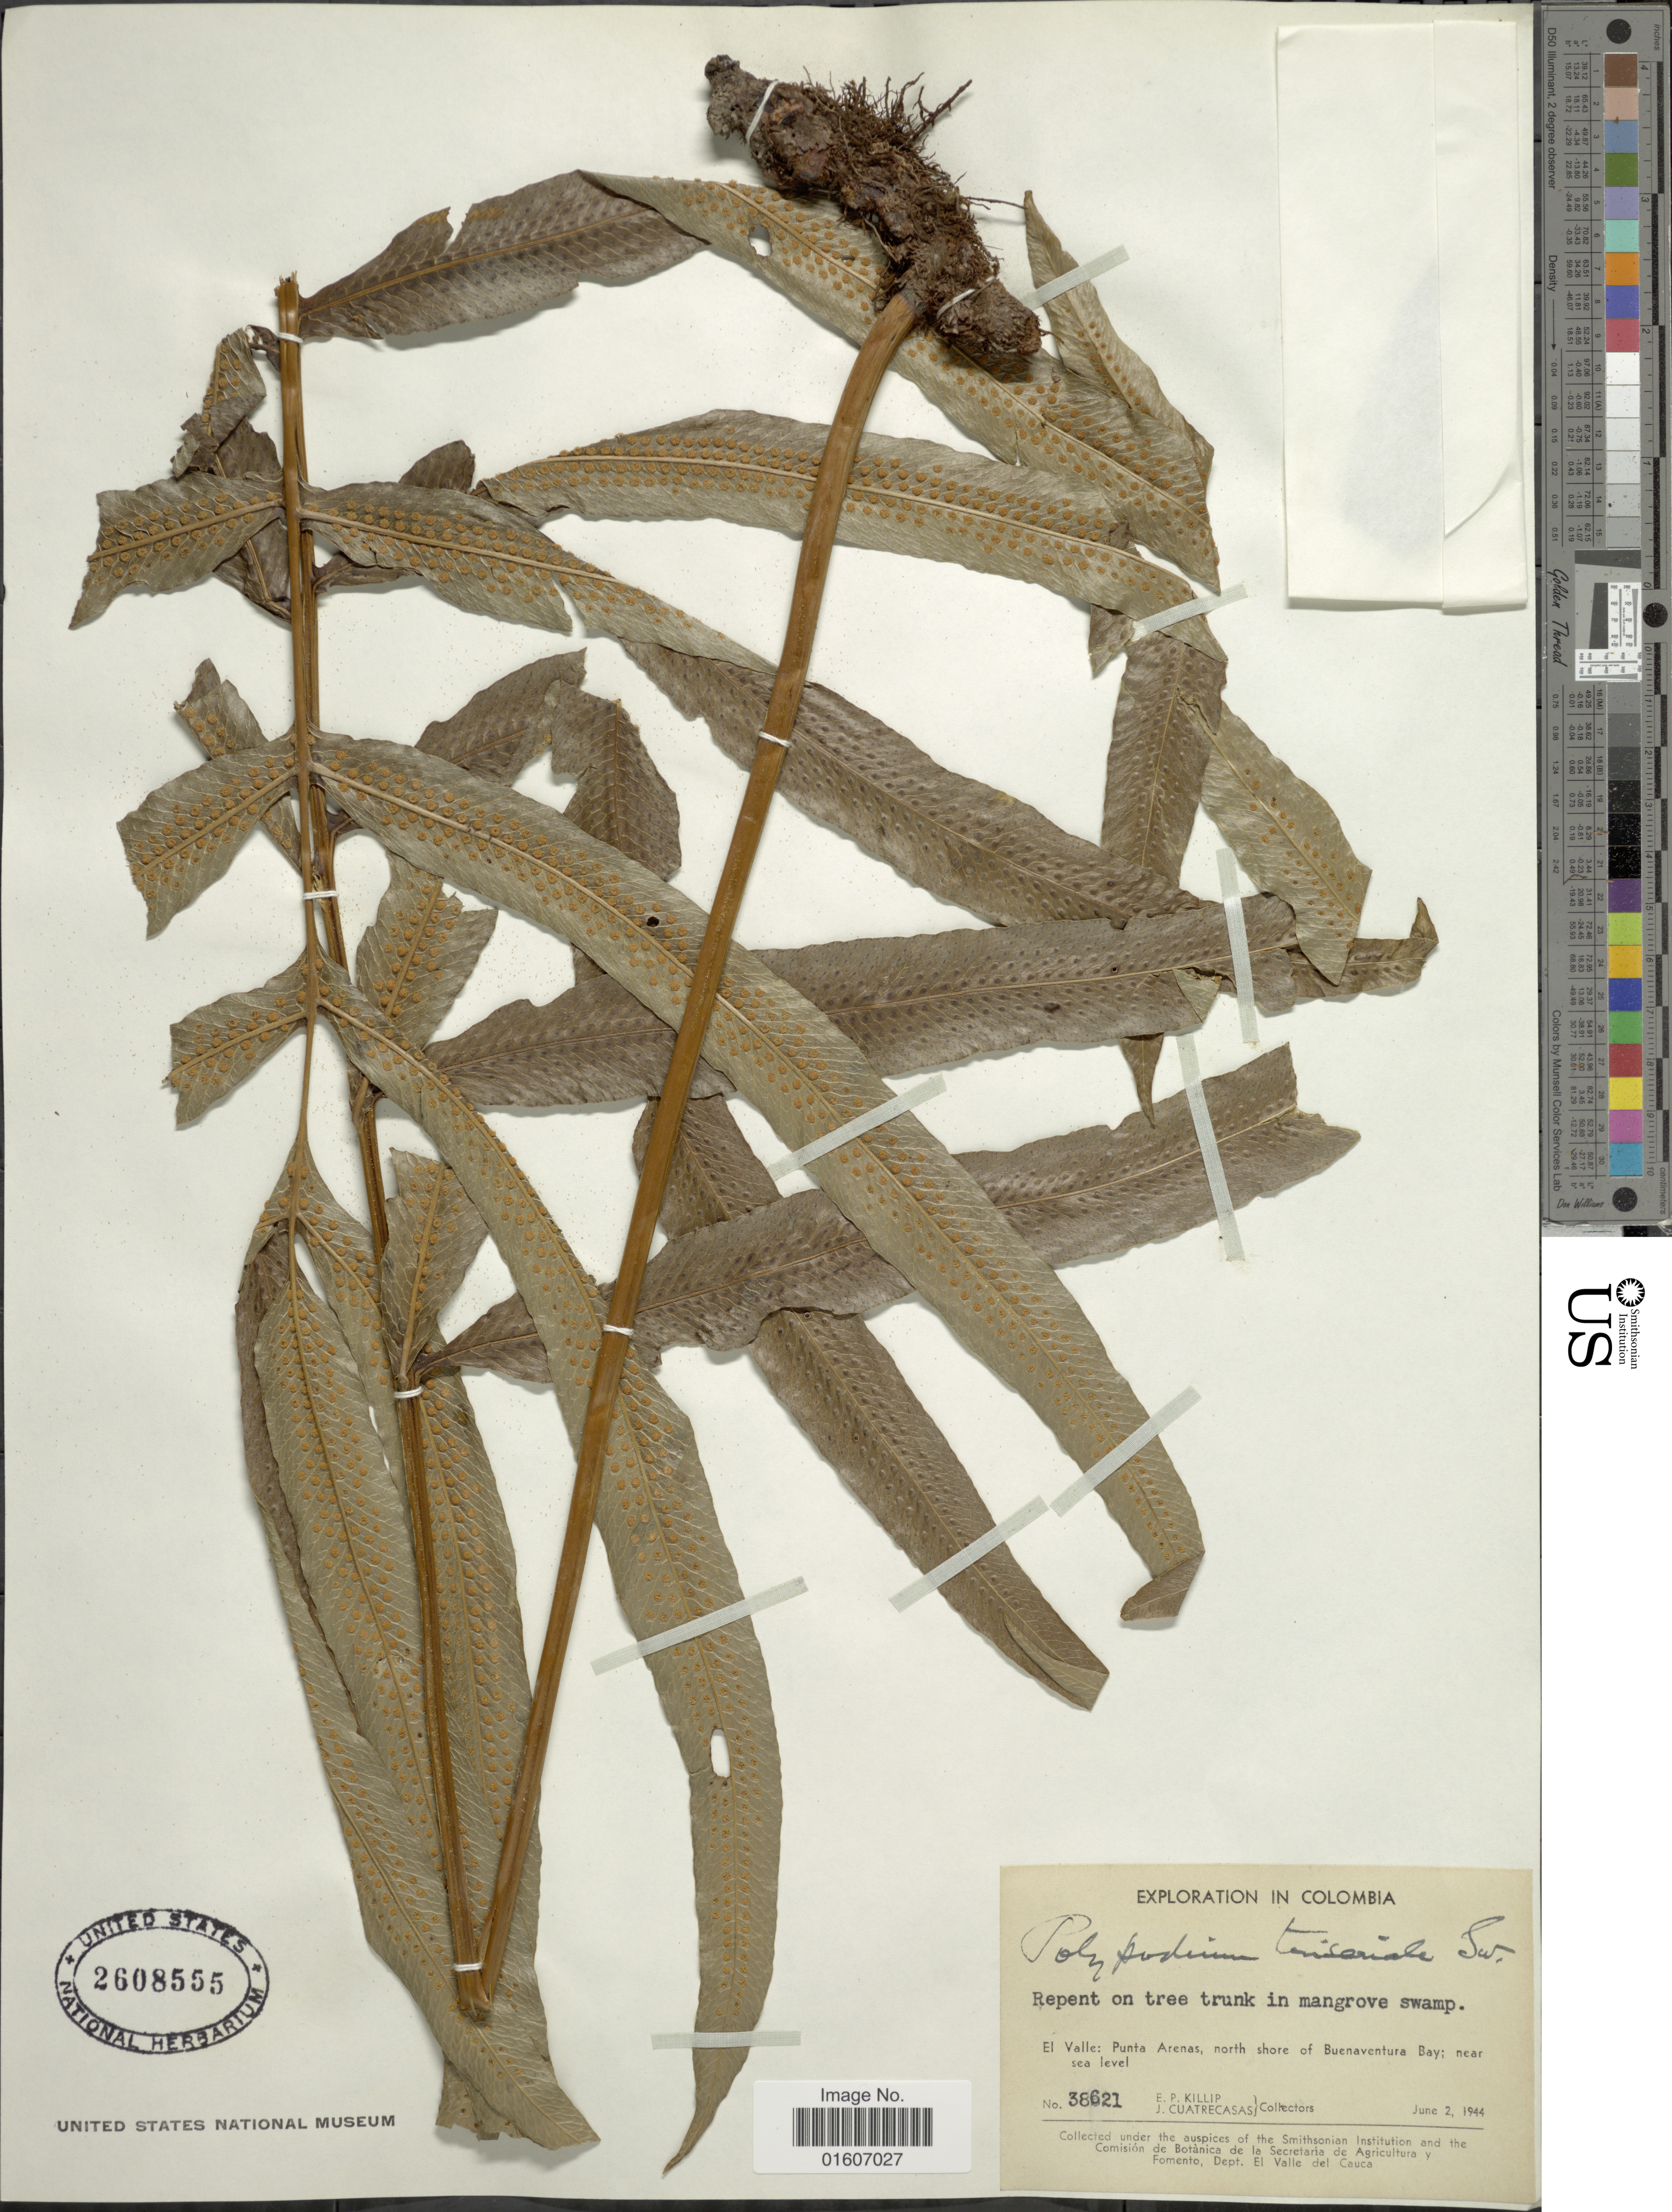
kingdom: Plantae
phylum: Tracheophyta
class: Polypodiopsida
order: Polypodiales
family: Polypodiaceae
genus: Serpocaulon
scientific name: Serpocaulon triseriale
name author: (Sw.) A.R. Sm.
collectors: E. P. Killip & J. Cuatrecasas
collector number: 38621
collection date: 1944-06-02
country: Colombia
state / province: Valle del Cauca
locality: El Valle: Punta Arenas, north shore of Buenaventura Bay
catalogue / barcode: US 2608555